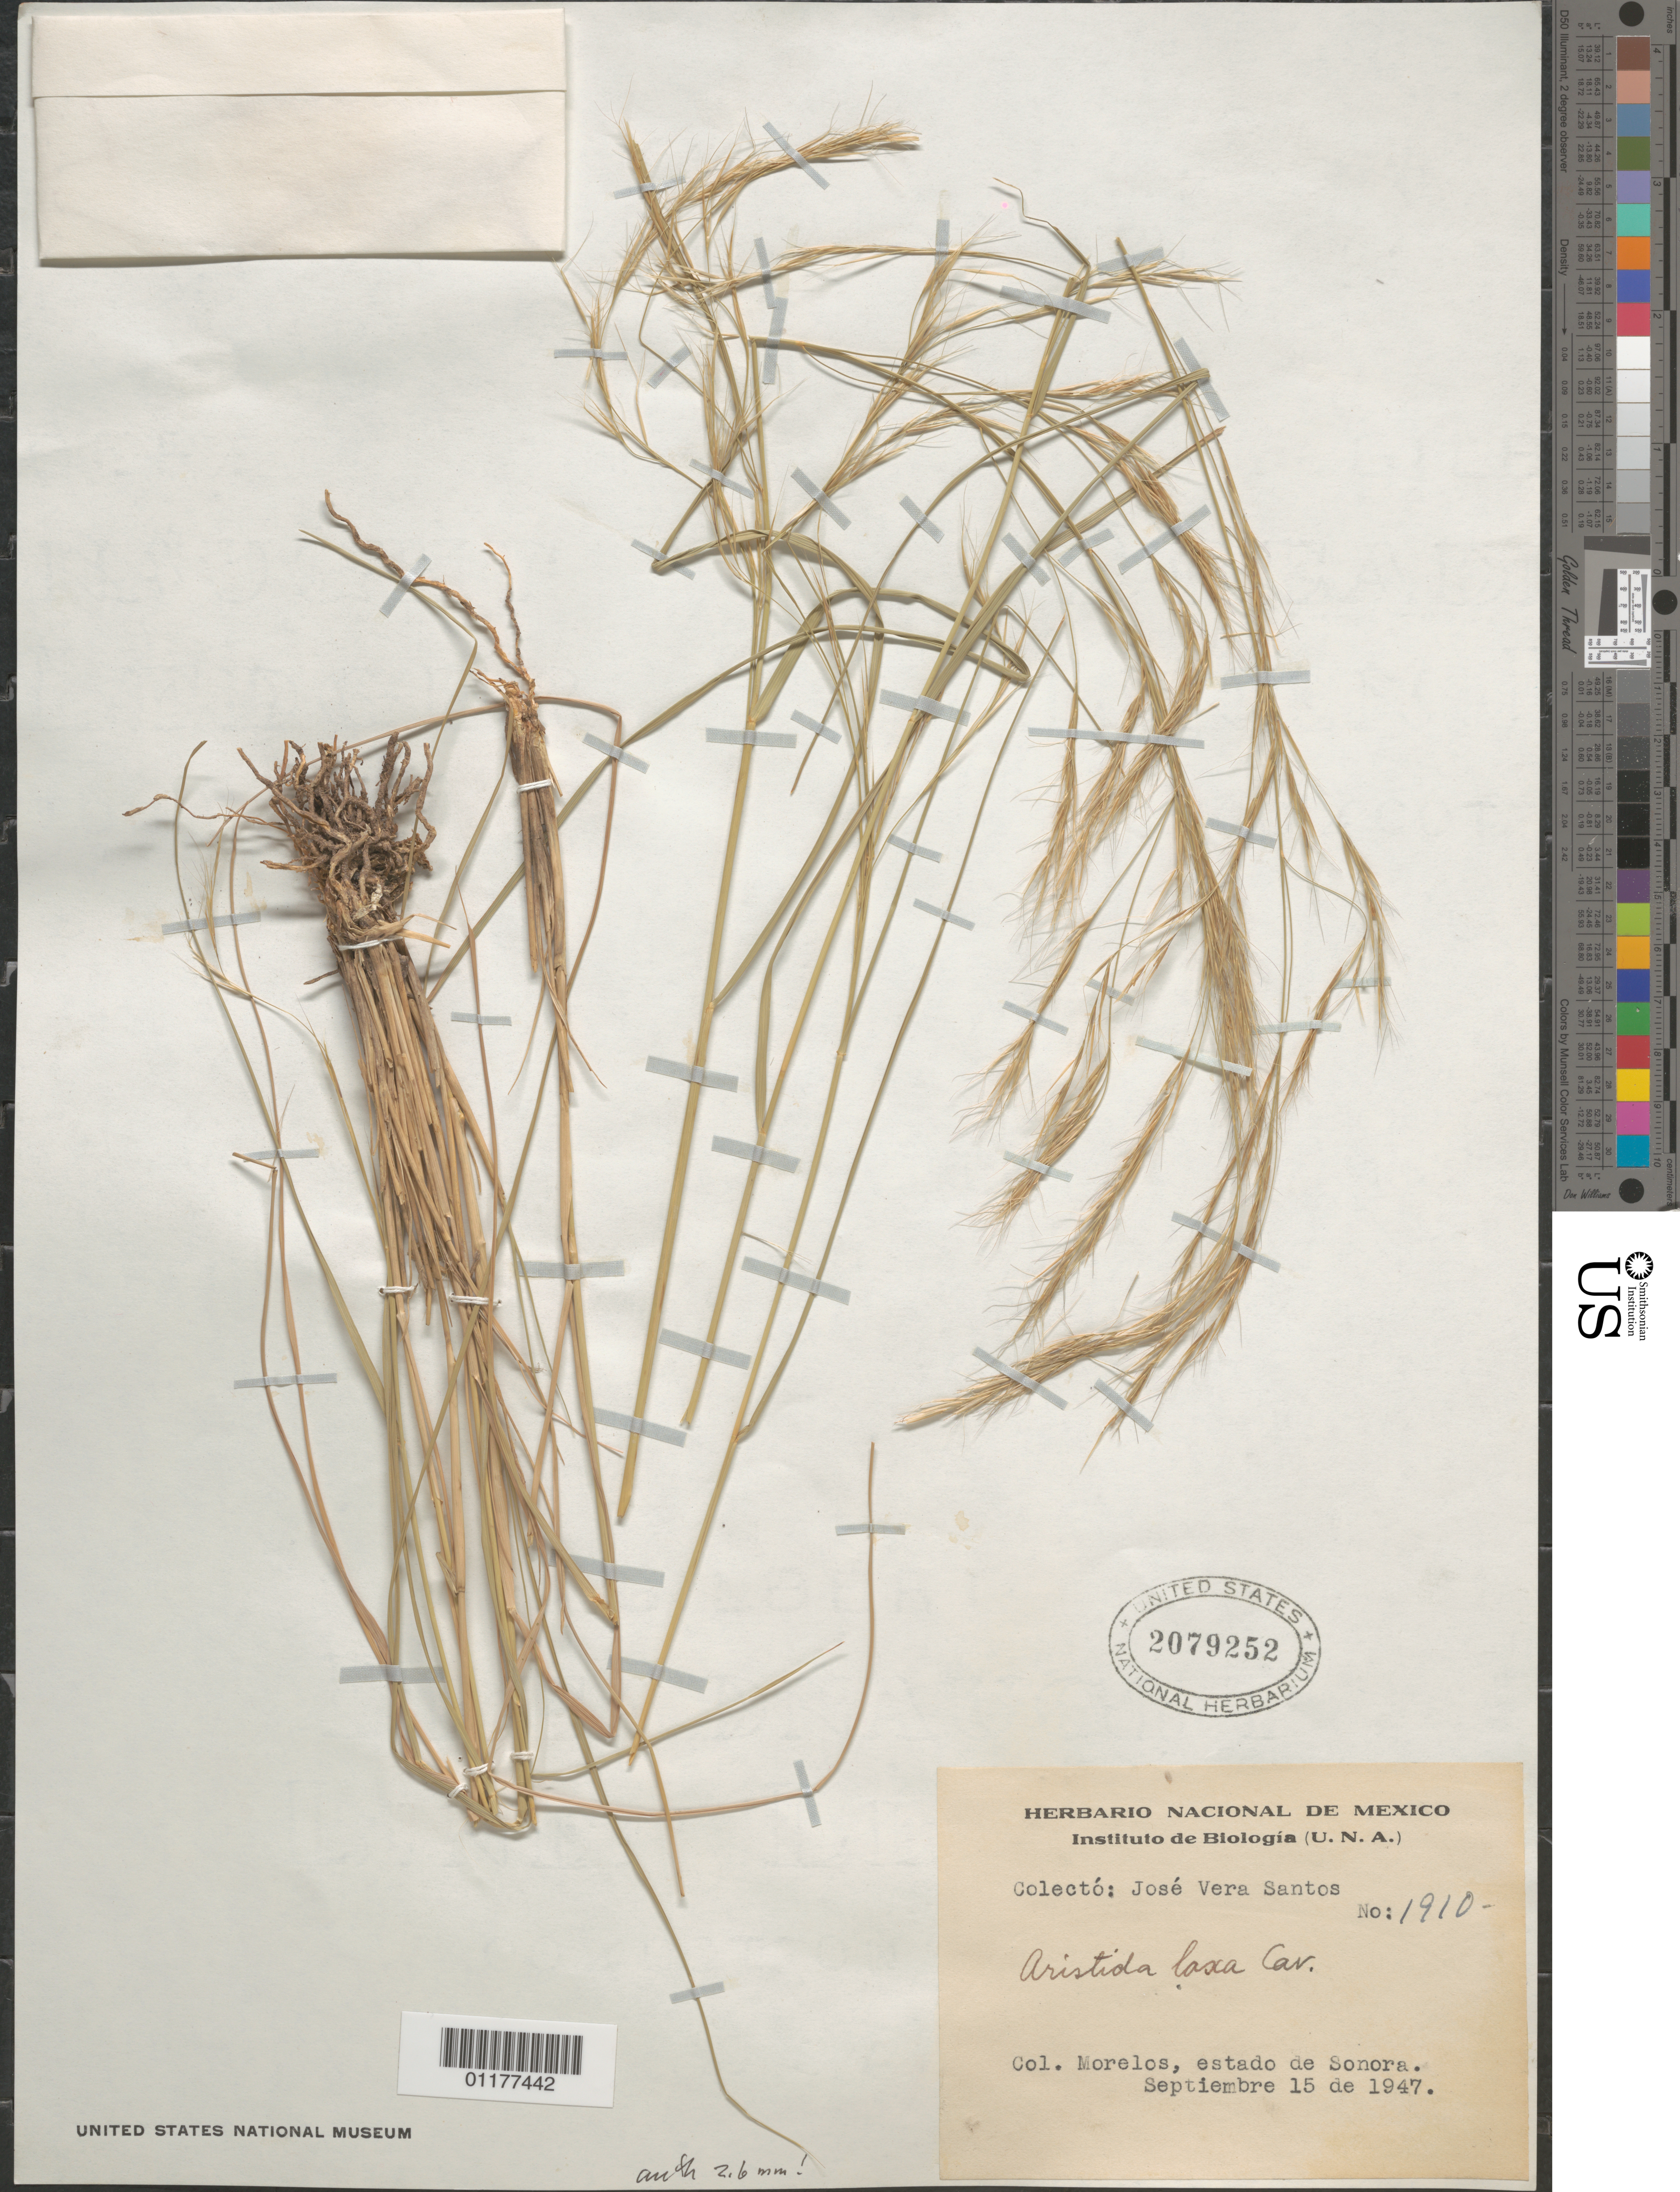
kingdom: Plantae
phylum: Tracheophyta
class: Liliopsida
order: Poales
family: Poaceae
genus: Aristida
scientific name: Aristida laxa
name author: Cav.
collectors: J. V. Santos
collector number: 1910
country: Mexico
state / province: Sonora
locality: Col. Morelos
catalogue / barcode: US 2079252